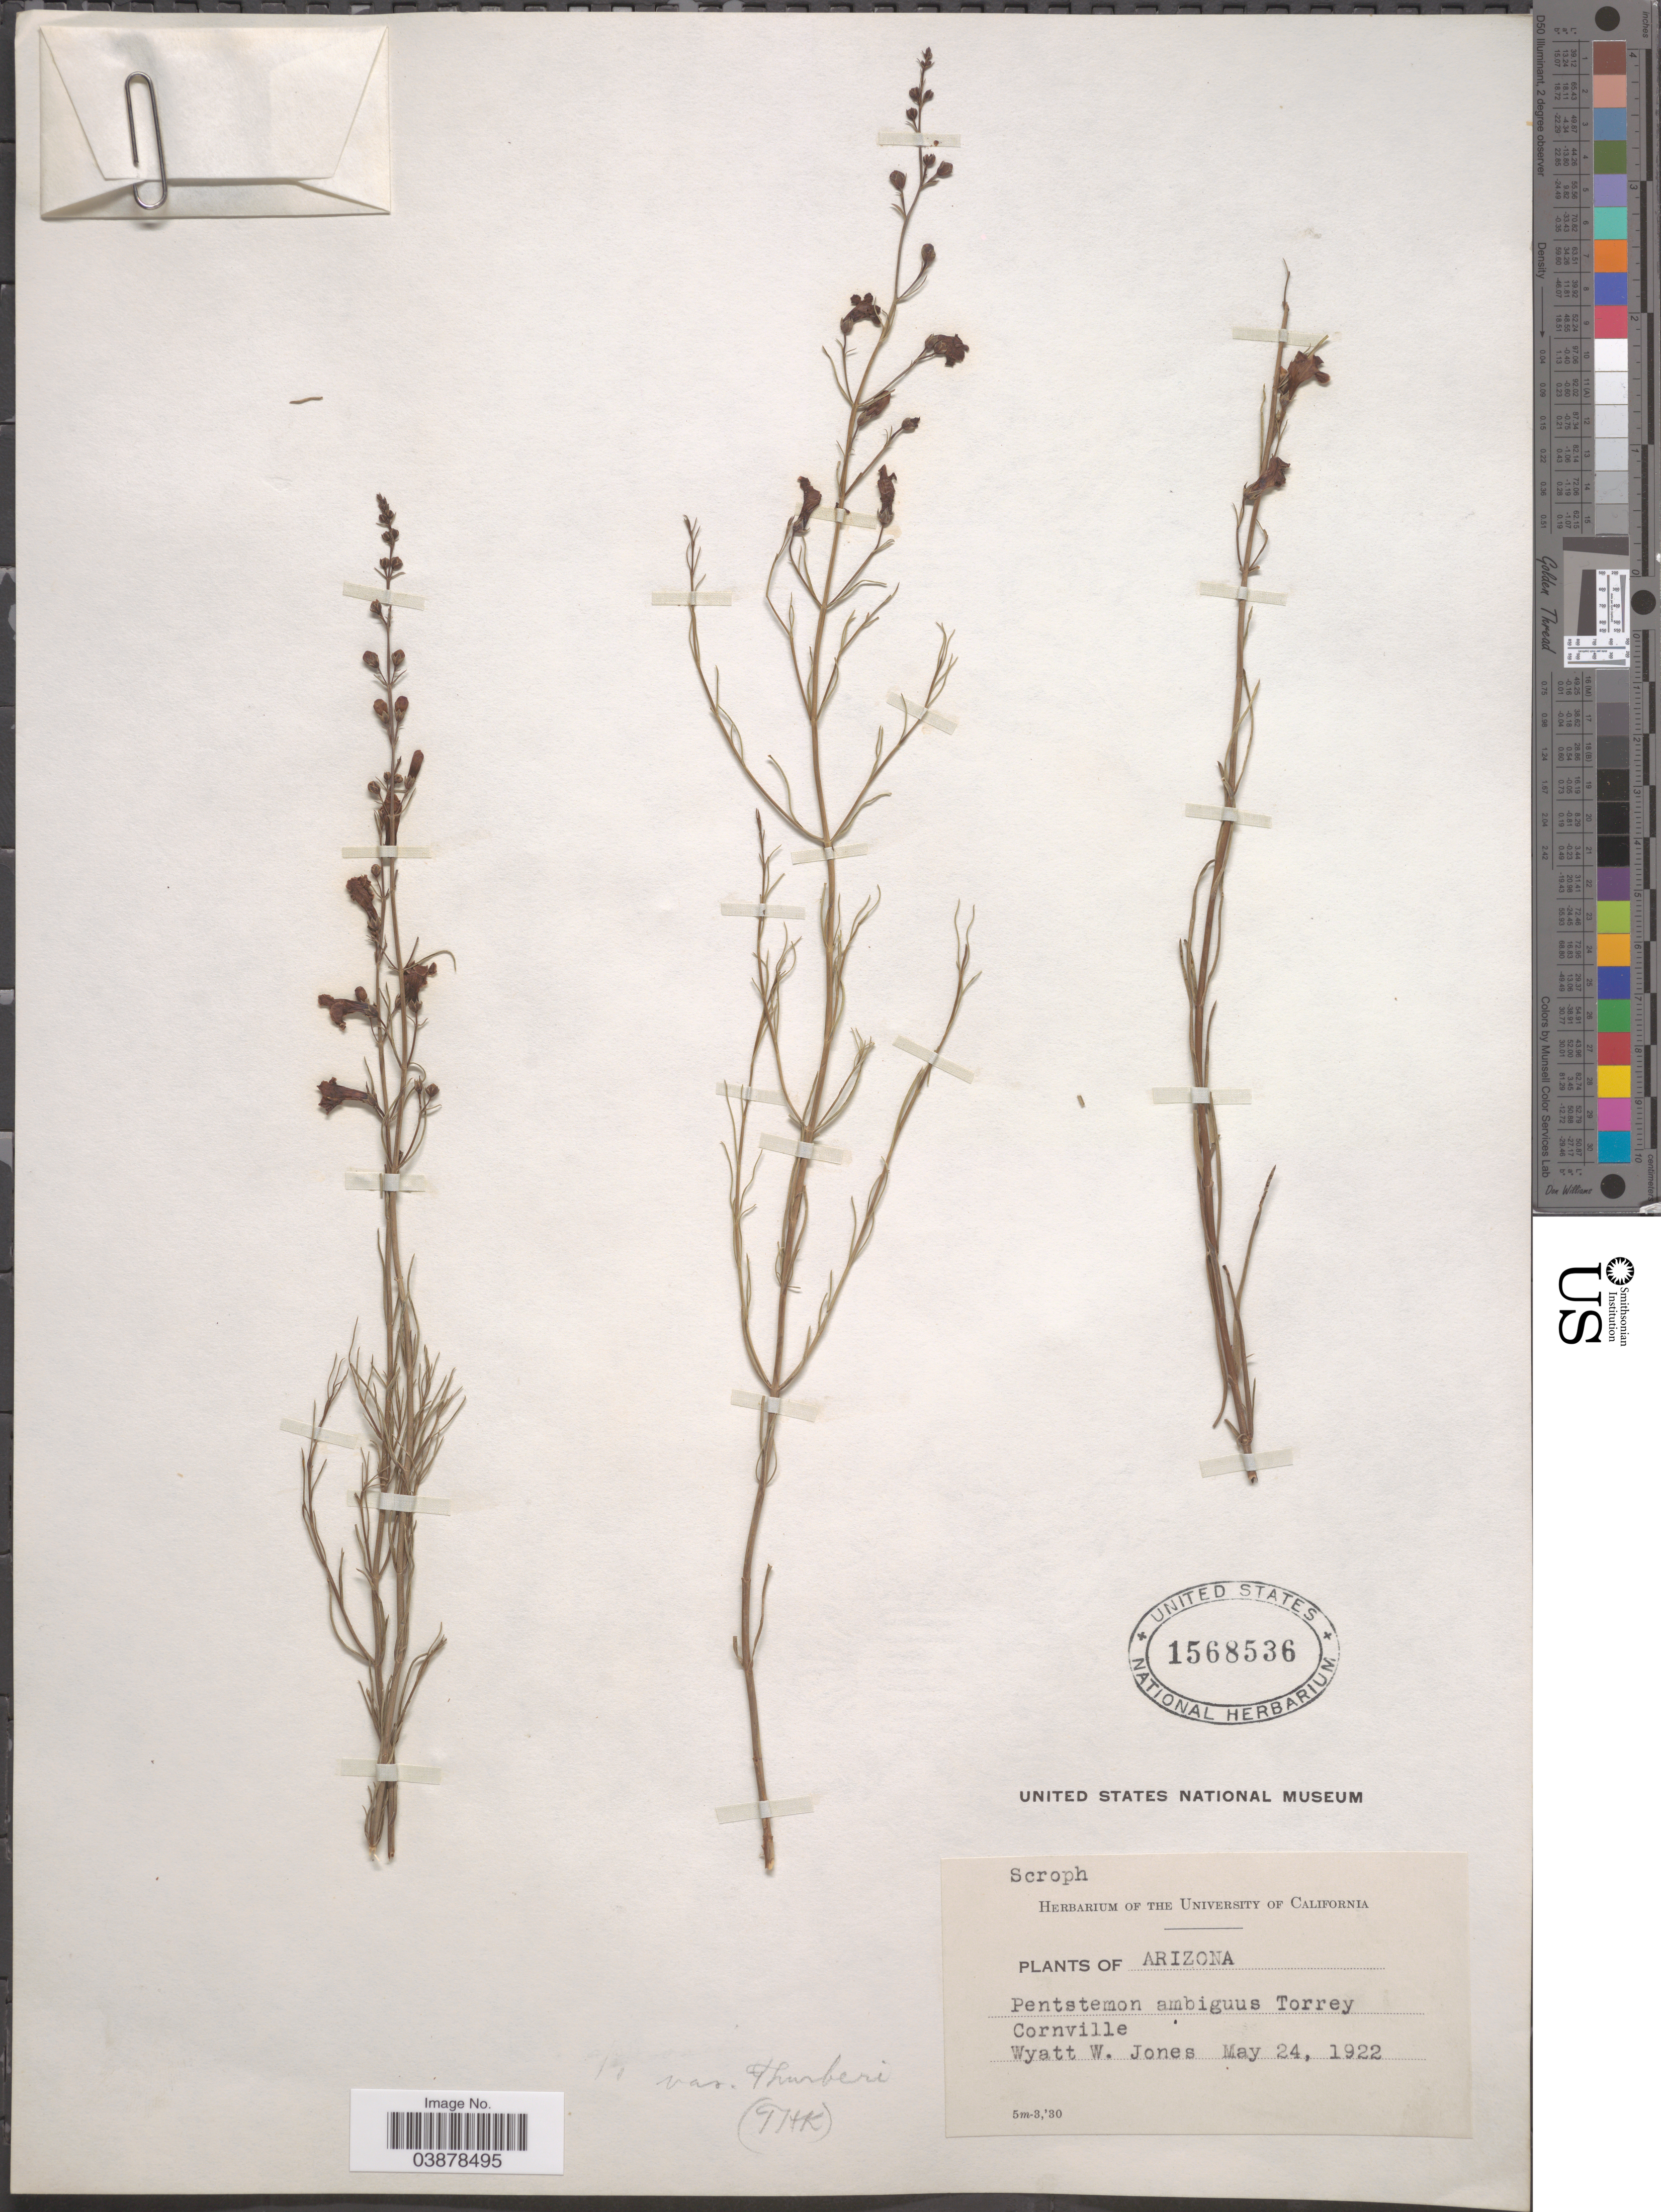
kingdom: Plantae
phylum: Tracheophyta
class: Magnoliopsida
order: Lamiales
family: Plantaginaceae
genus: Penstemon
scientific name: Penstemon thurberi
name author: Torr.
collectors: W. W. Jones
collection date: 1922-05-24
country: United States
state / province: Arizona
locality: Cornville.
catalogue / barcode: US 1568536